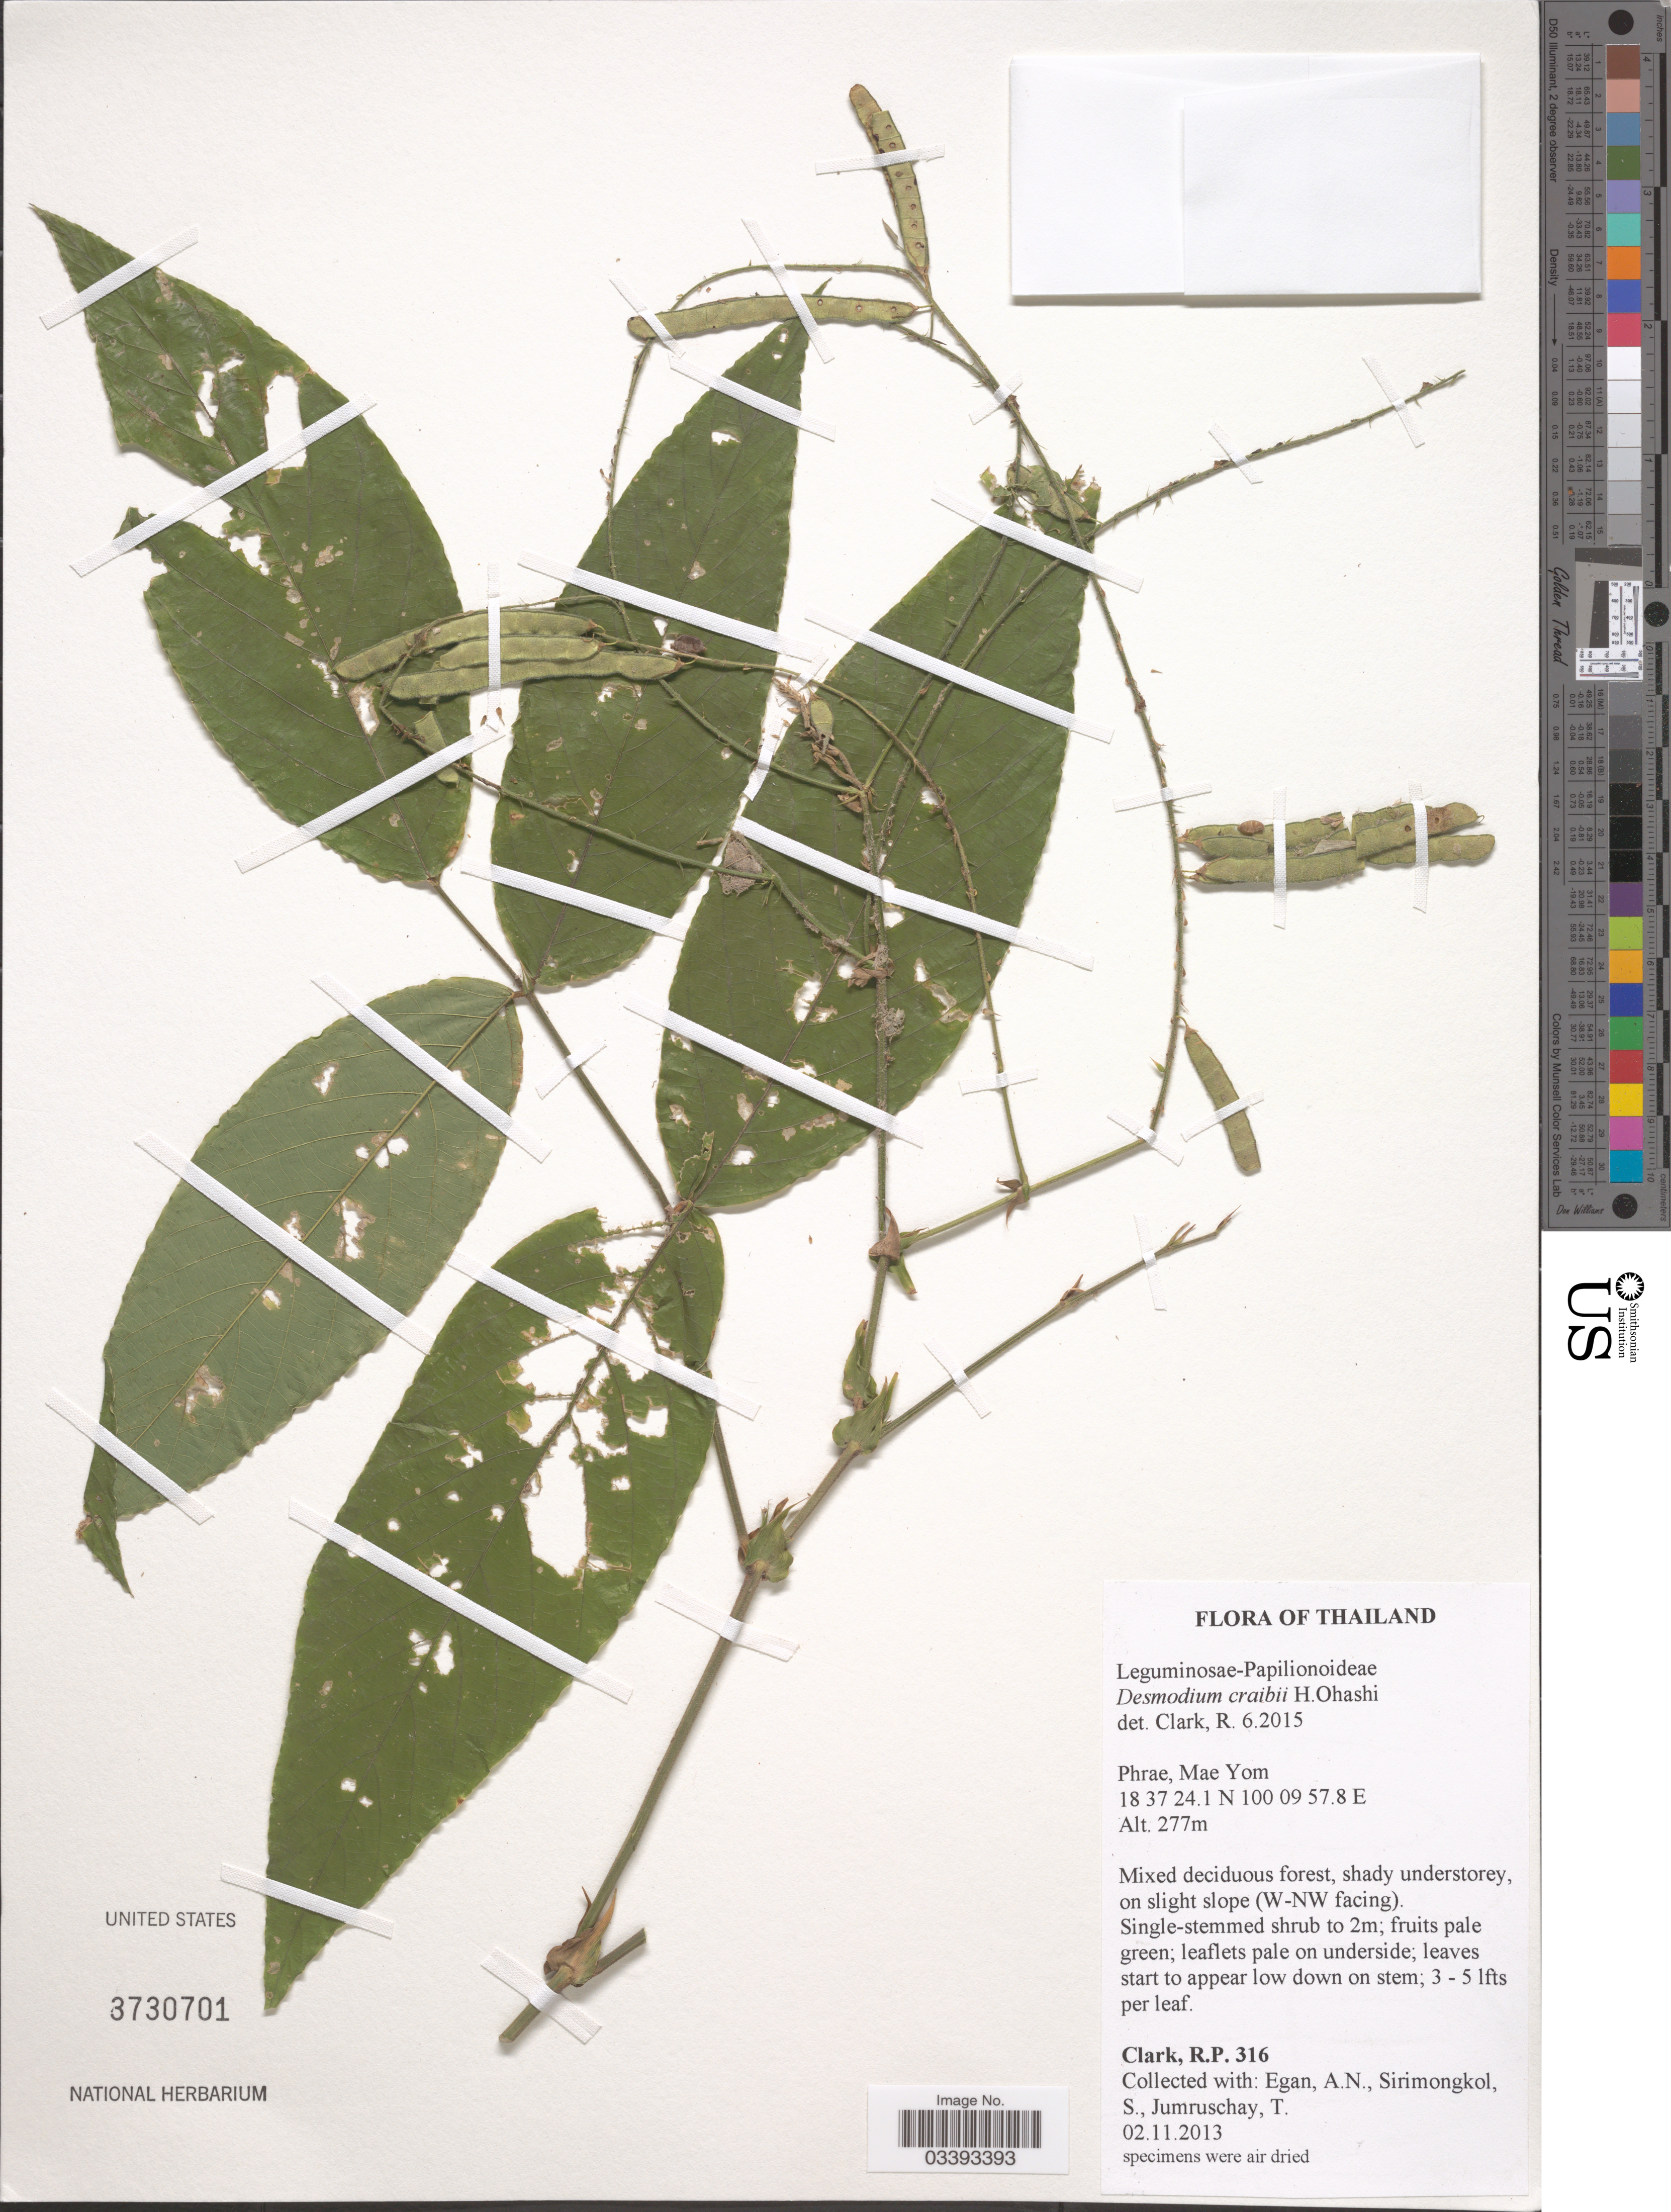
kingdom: Plantae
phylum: Tracheophyta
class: Magnoliopsida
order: Fabales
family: Fabaceae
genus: Murtonia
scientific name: Murtonia kerrii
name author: Craib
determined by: Strong, Mark T., (BOT), Smithsonian Institution - National Museum of Natural History (UNITED STATES)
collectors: R. P. Clark, A. N. Egan, S. Sirimongkol & T. Jumruschay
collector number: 316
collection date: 2013-11-02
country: Thailand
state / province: Phrae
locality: Mae Yom.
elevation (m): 277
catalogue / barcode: US 8730701